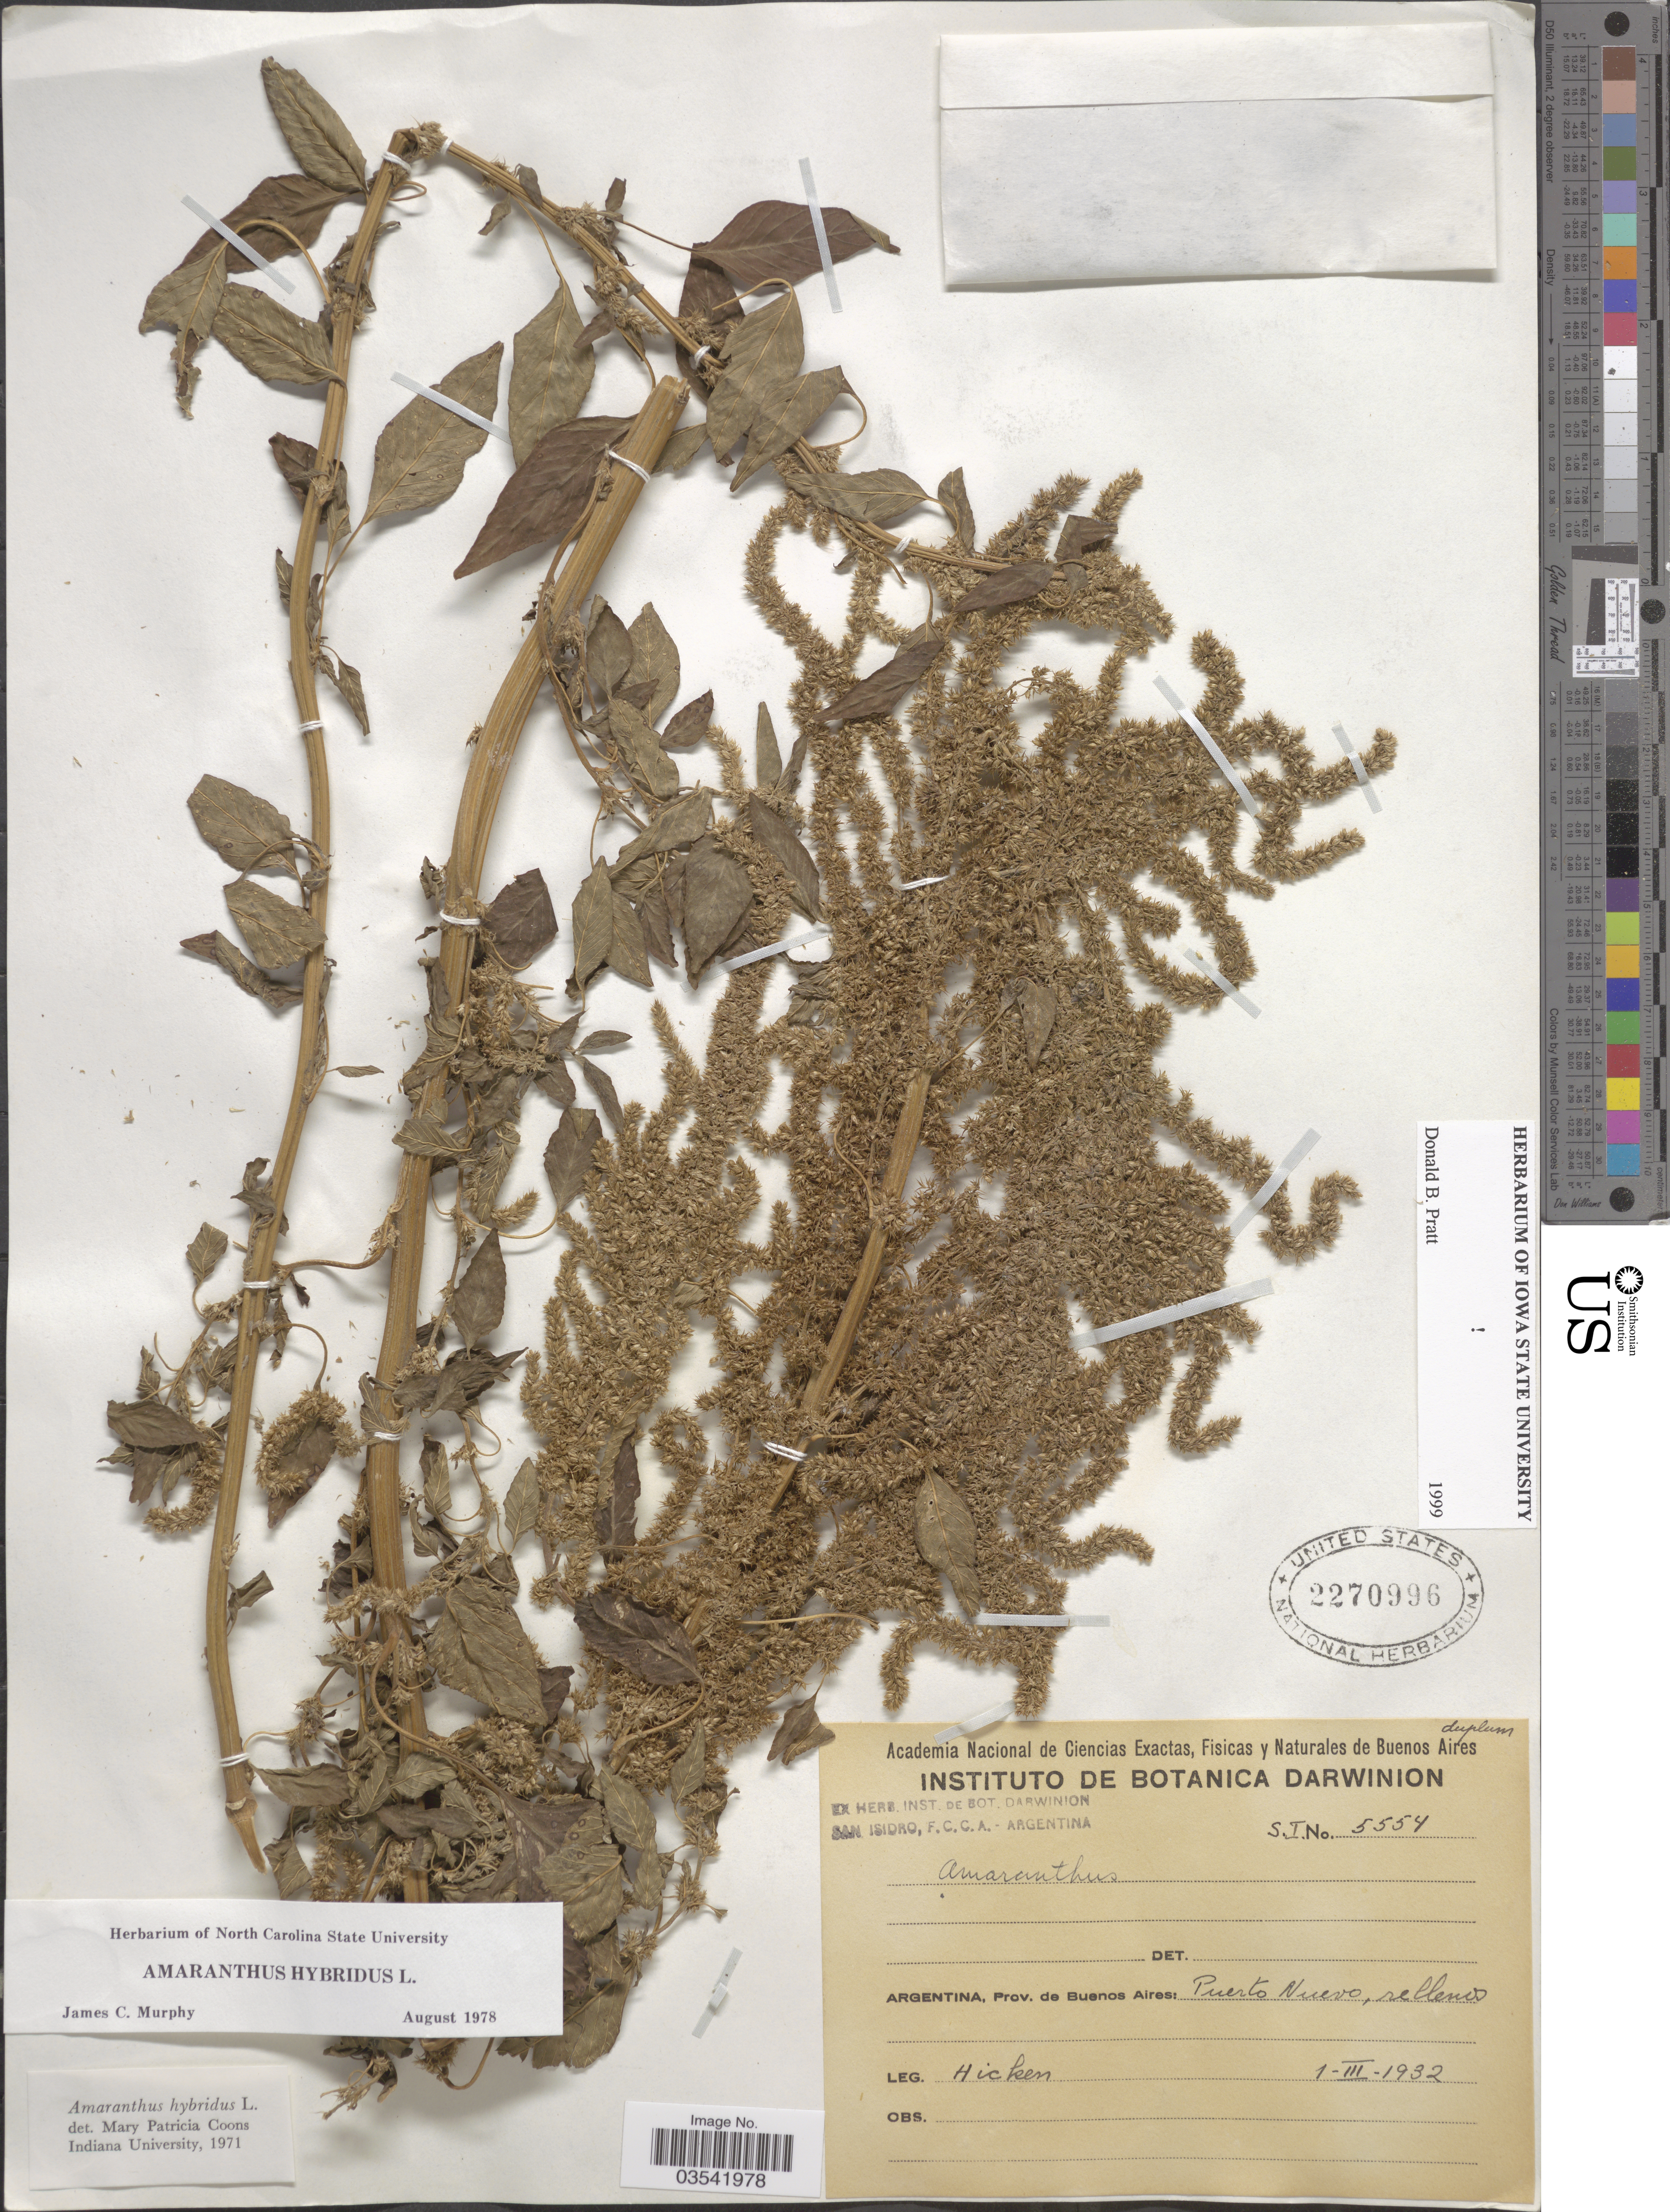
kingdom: Plantae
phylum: Tracheophyta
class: Magnoliopsida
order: Caryophyllales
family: Amaranthaceae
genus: Amaranthus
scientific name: Amaranthus hybridus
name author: L.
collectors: Hicken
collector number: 5554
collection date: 1932-03-01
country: Argentina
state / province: Buenos Aires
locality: Puerto Nuevo.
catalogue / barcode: US 2270996